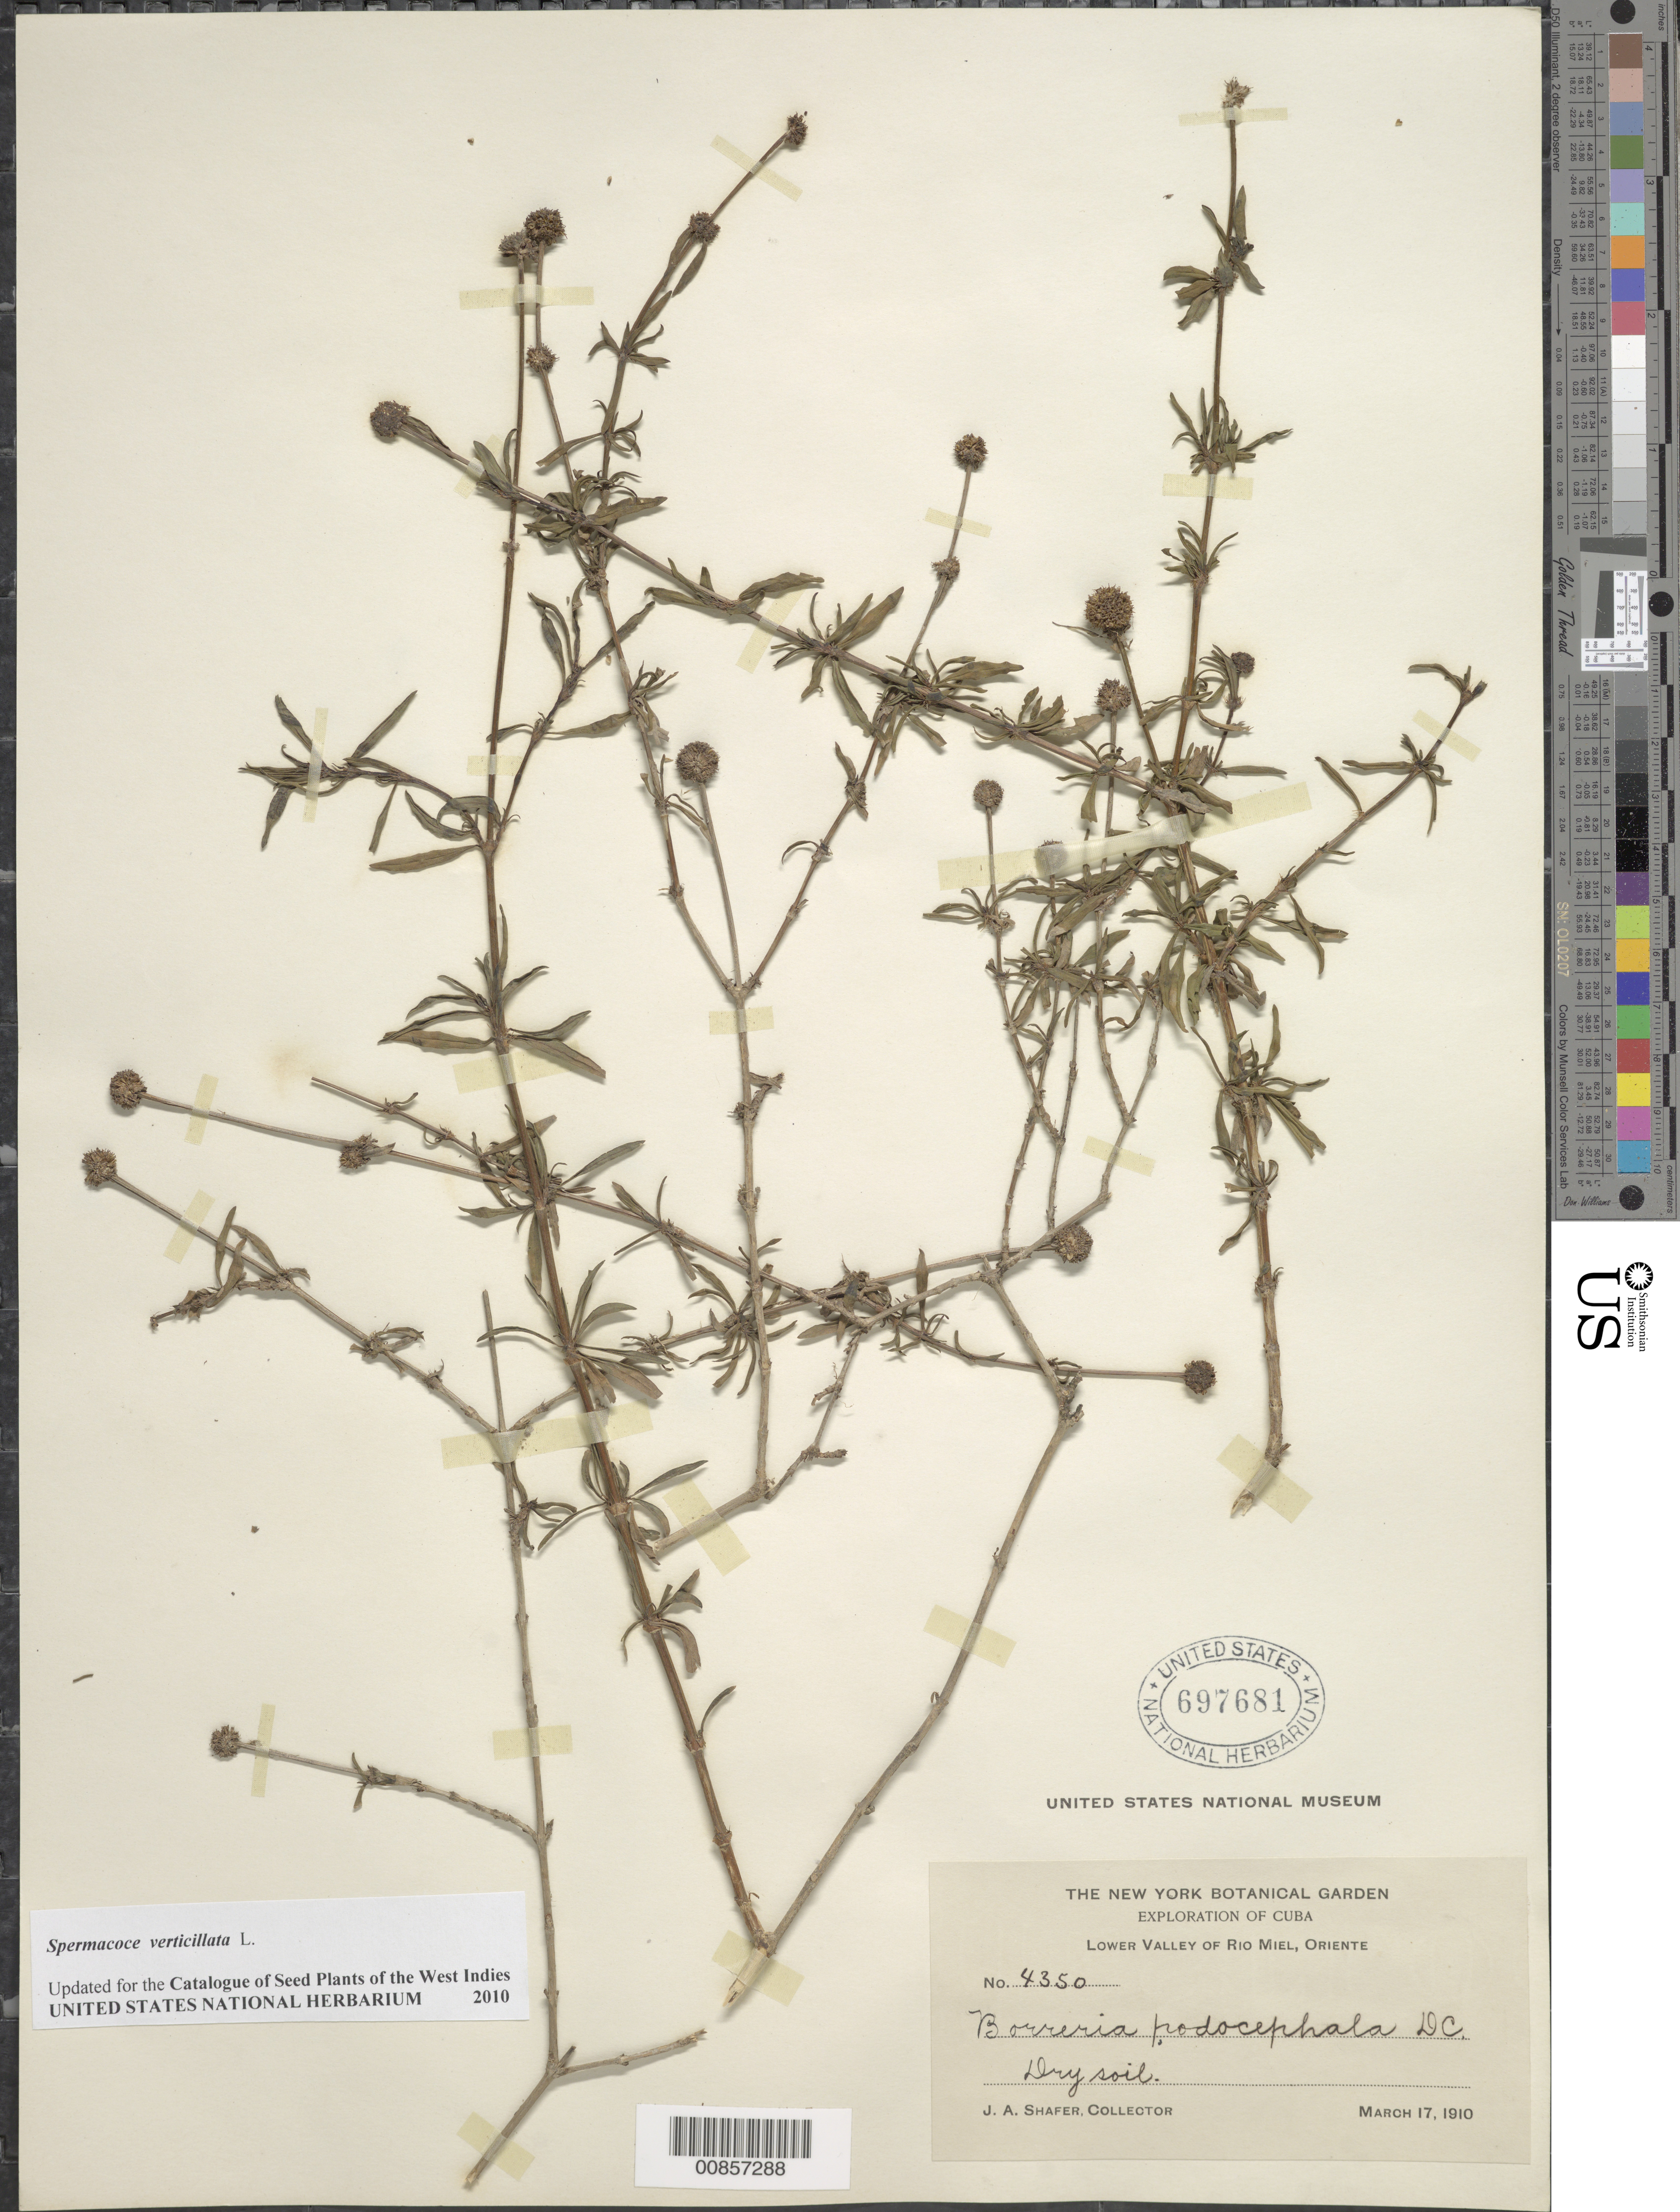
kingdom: Plantae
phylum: Tracheophyta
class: Magnoliopsida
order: Gentianales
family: Rubiaceae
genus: Spermacoce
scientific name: Spermacoce verticillata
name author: L.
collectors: J. A. Shafer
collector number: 4350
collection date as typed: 17 Mar 1910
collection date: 1910-03-17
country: Cuba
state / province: Oriente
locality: Lower Valley of Rio Miel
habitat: Dry soil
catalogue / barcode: US 697681